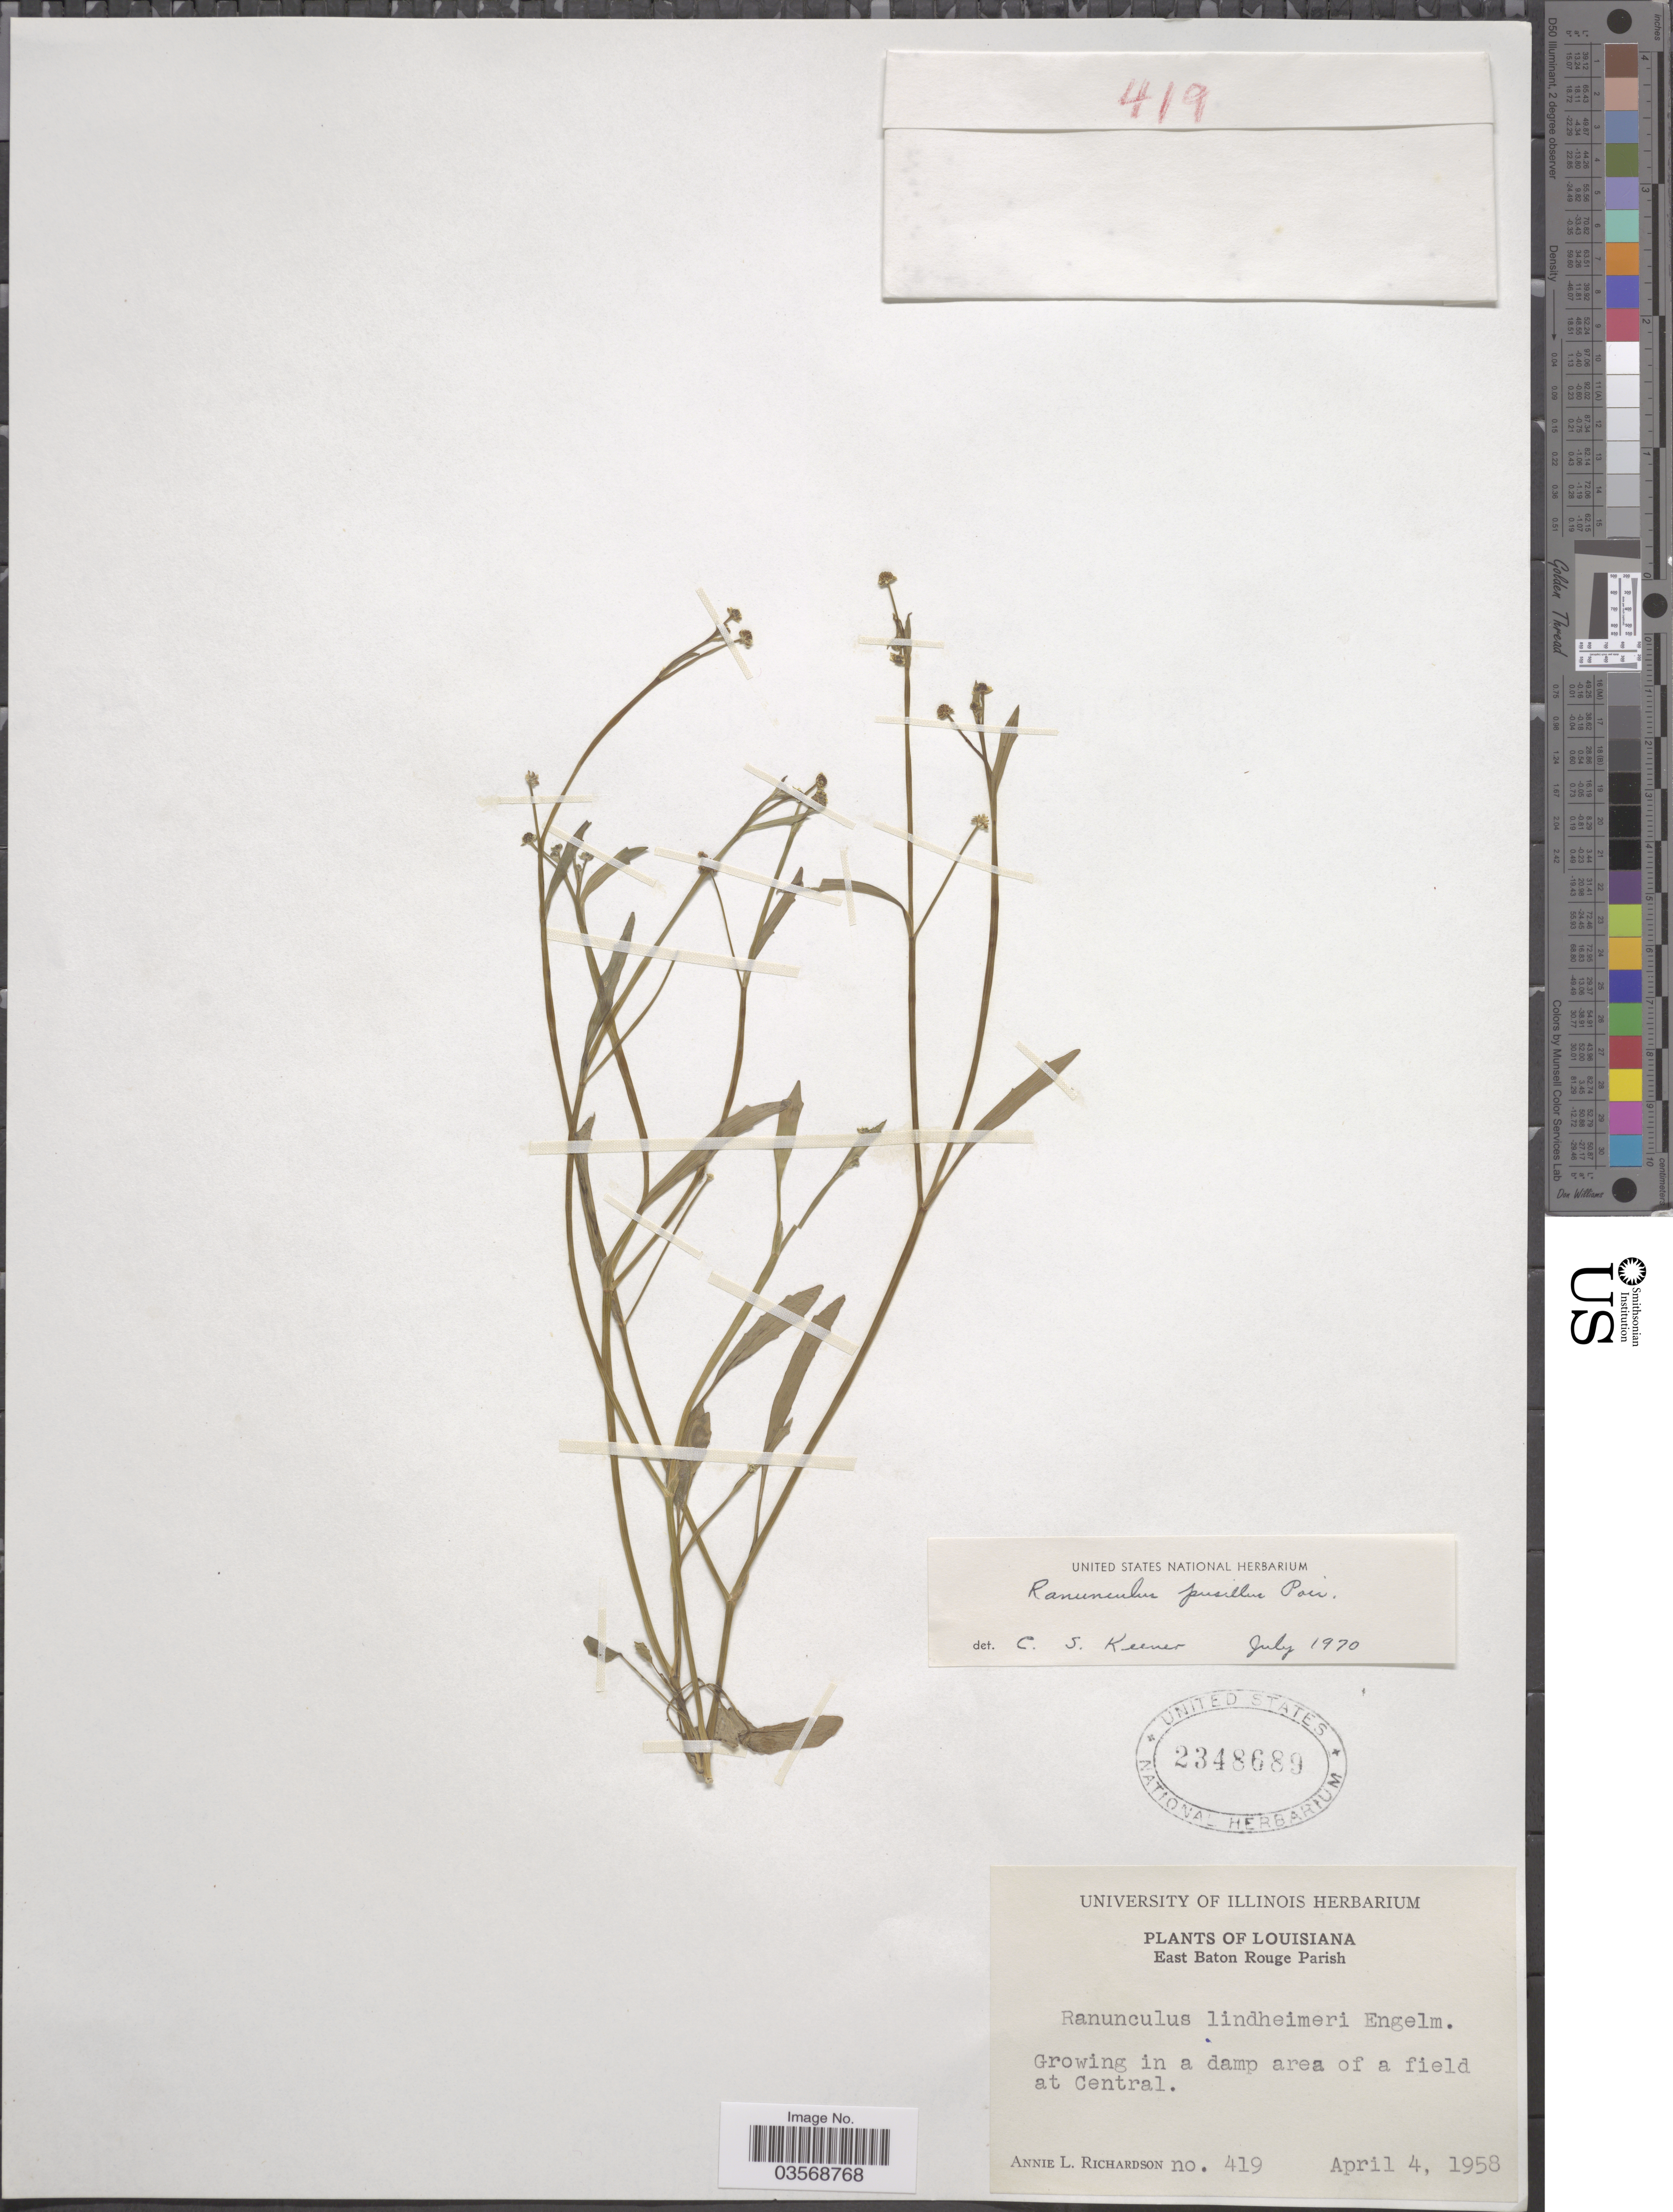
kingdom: Plantae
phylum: Tracheophyta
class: Magnoliopsida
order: Ranunculales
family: Ranunculaceae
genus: Ranunculus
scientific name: Ranunculus pusillus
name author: Poir.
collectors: A. L. Richardson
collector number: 419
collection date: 1958-04-04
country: United States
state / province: Louisiana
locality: East Baton Rouge Parish. In a damp area of a field at Central.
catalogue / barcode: US 2348689